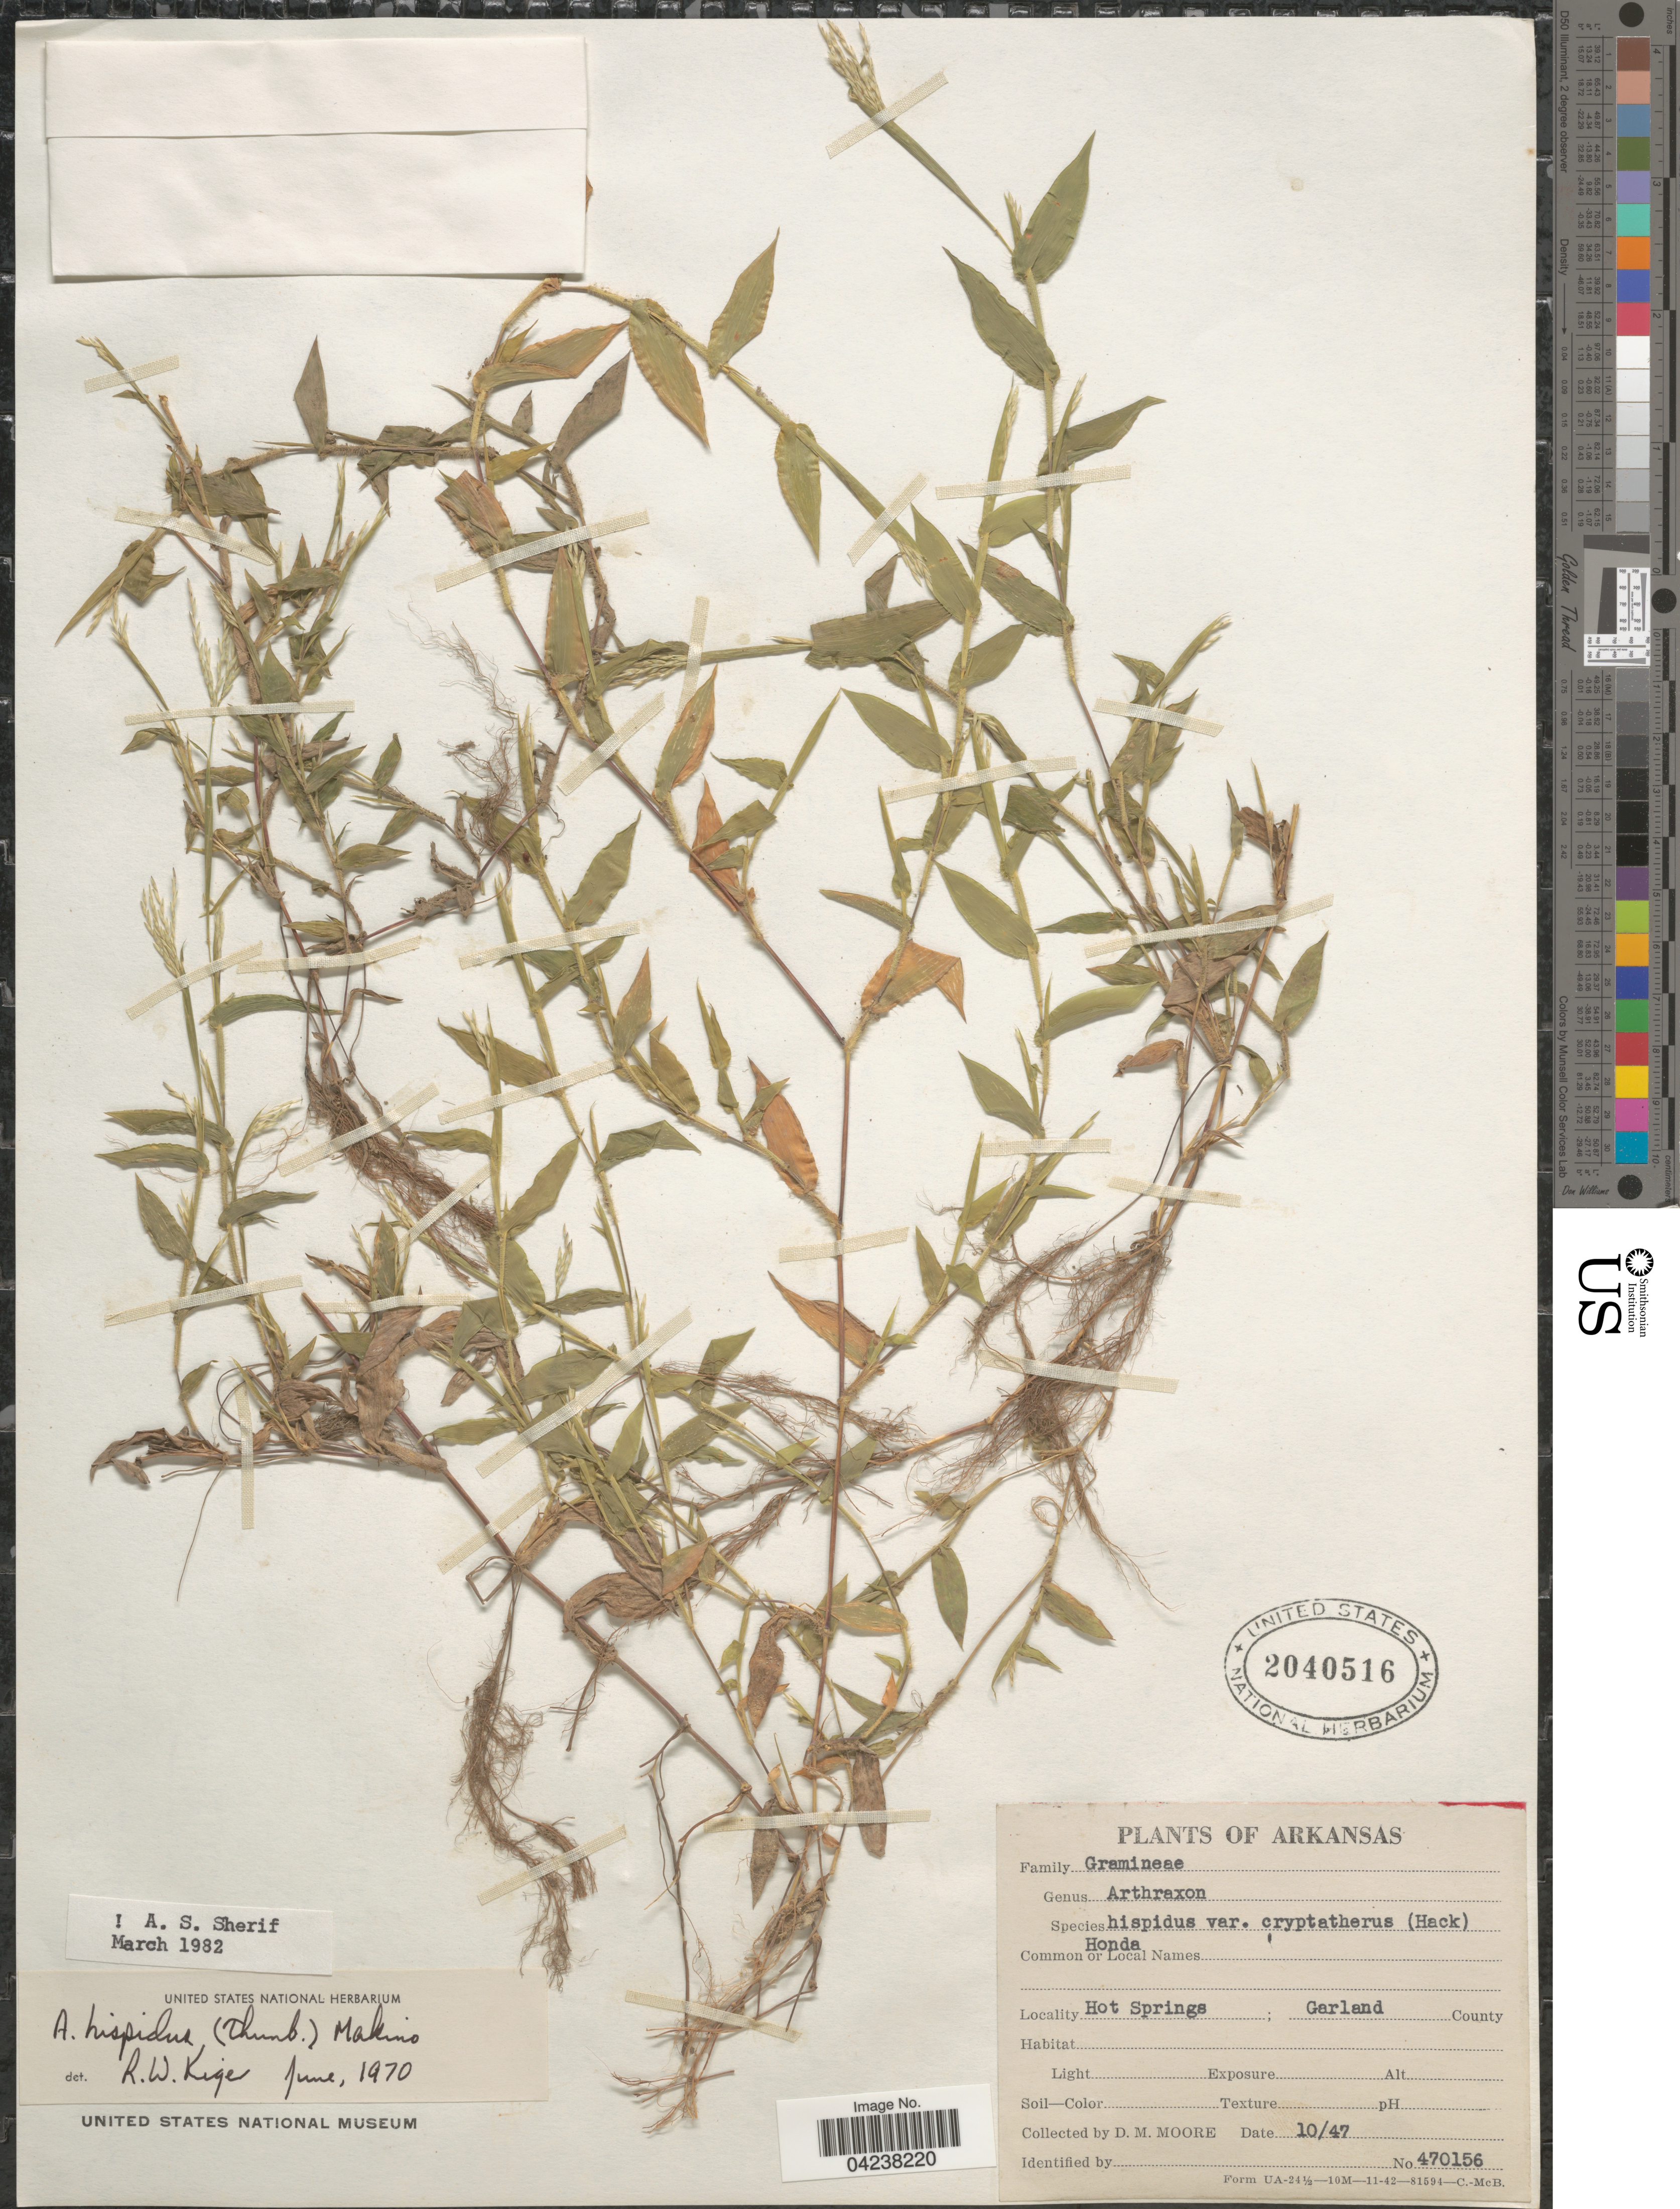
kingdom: Plantae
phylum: Tracheophyta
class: Liliopsida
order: Poales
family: Poaceae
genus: Arthraxon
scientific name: Arthraxon hispidus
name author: (Thunb.) Makino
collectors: D. Moore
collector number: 470156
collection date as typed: Transcribed d/m/y: /10/47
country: United States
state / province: Arkansas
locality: Hot Springs; Garland County.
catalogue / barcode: US 2040516